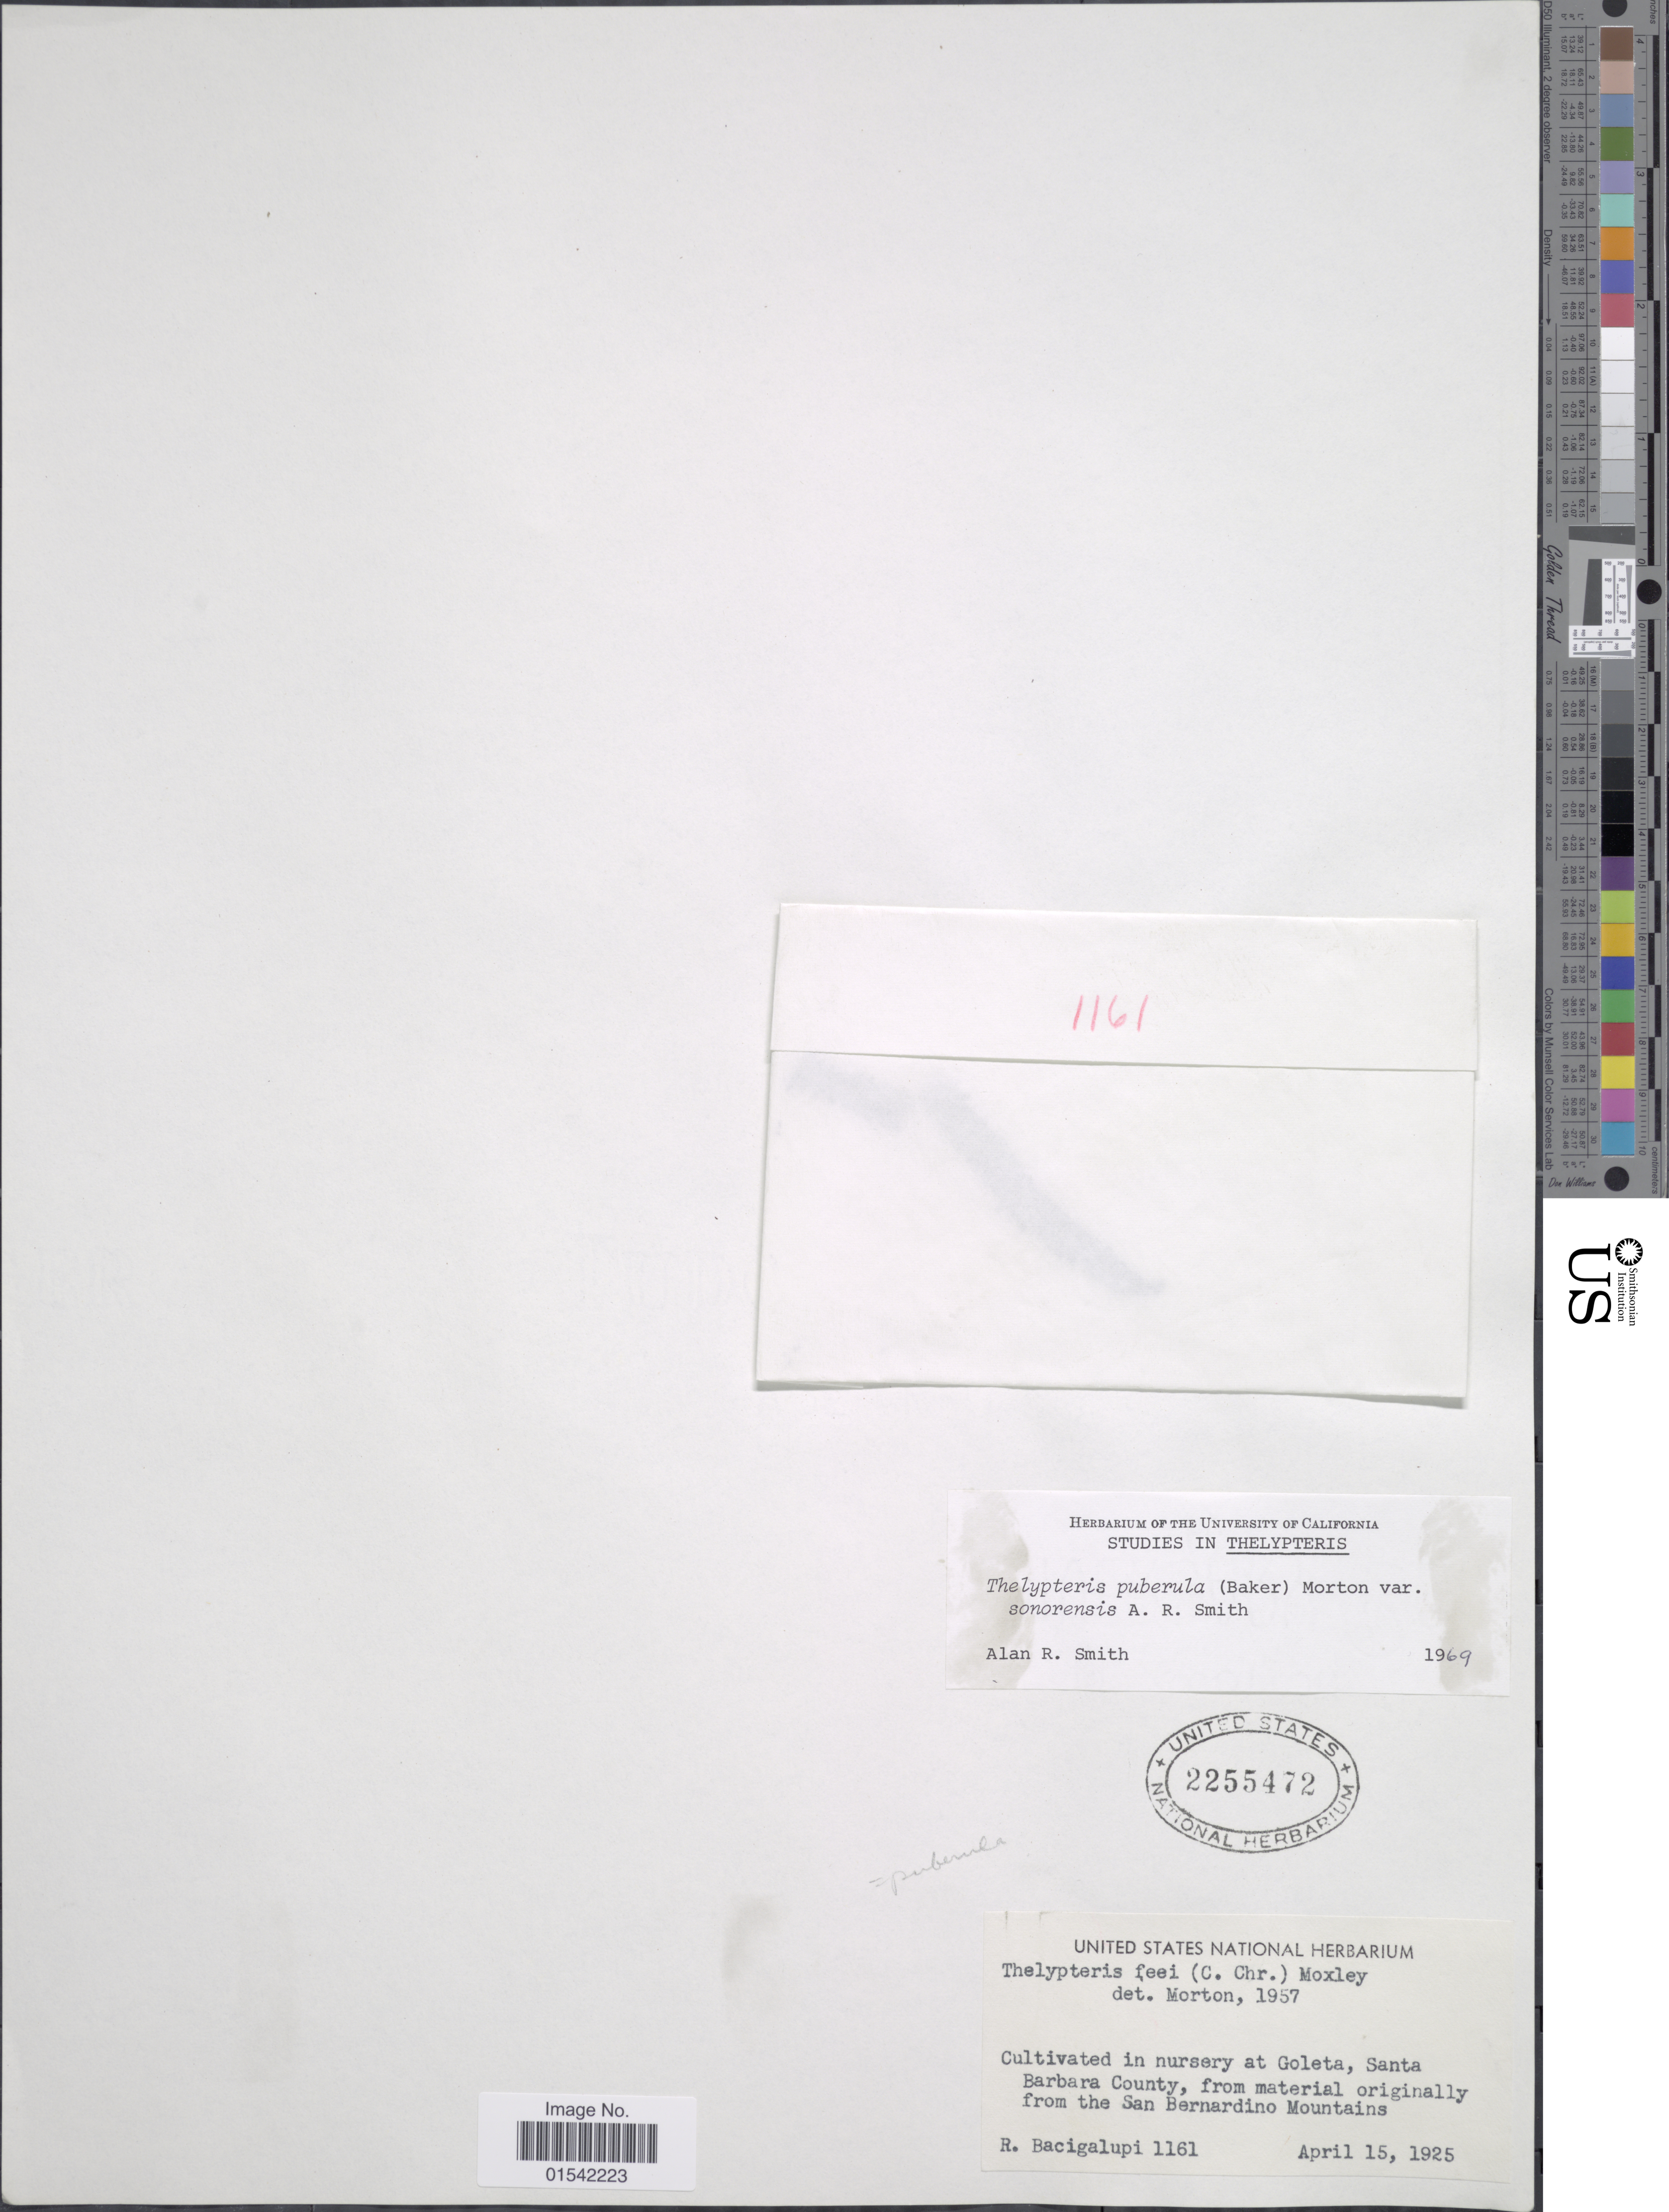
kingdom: Plantae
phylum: Tracheophyta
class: Polypodiopsida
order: Polypodiales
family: Thelypteridaceae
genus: Cyclosorus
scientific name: Cyclosorus puberulus (Baker) comb. nov., ined 2015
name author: (Baker)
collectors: R. Bacigalupi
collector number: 1161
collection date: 1925-04-15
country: United States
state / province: California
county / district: Santa Barbara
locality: Cultivated in nursery at Goleta, Santa Barbara County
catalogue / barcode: US 2255472